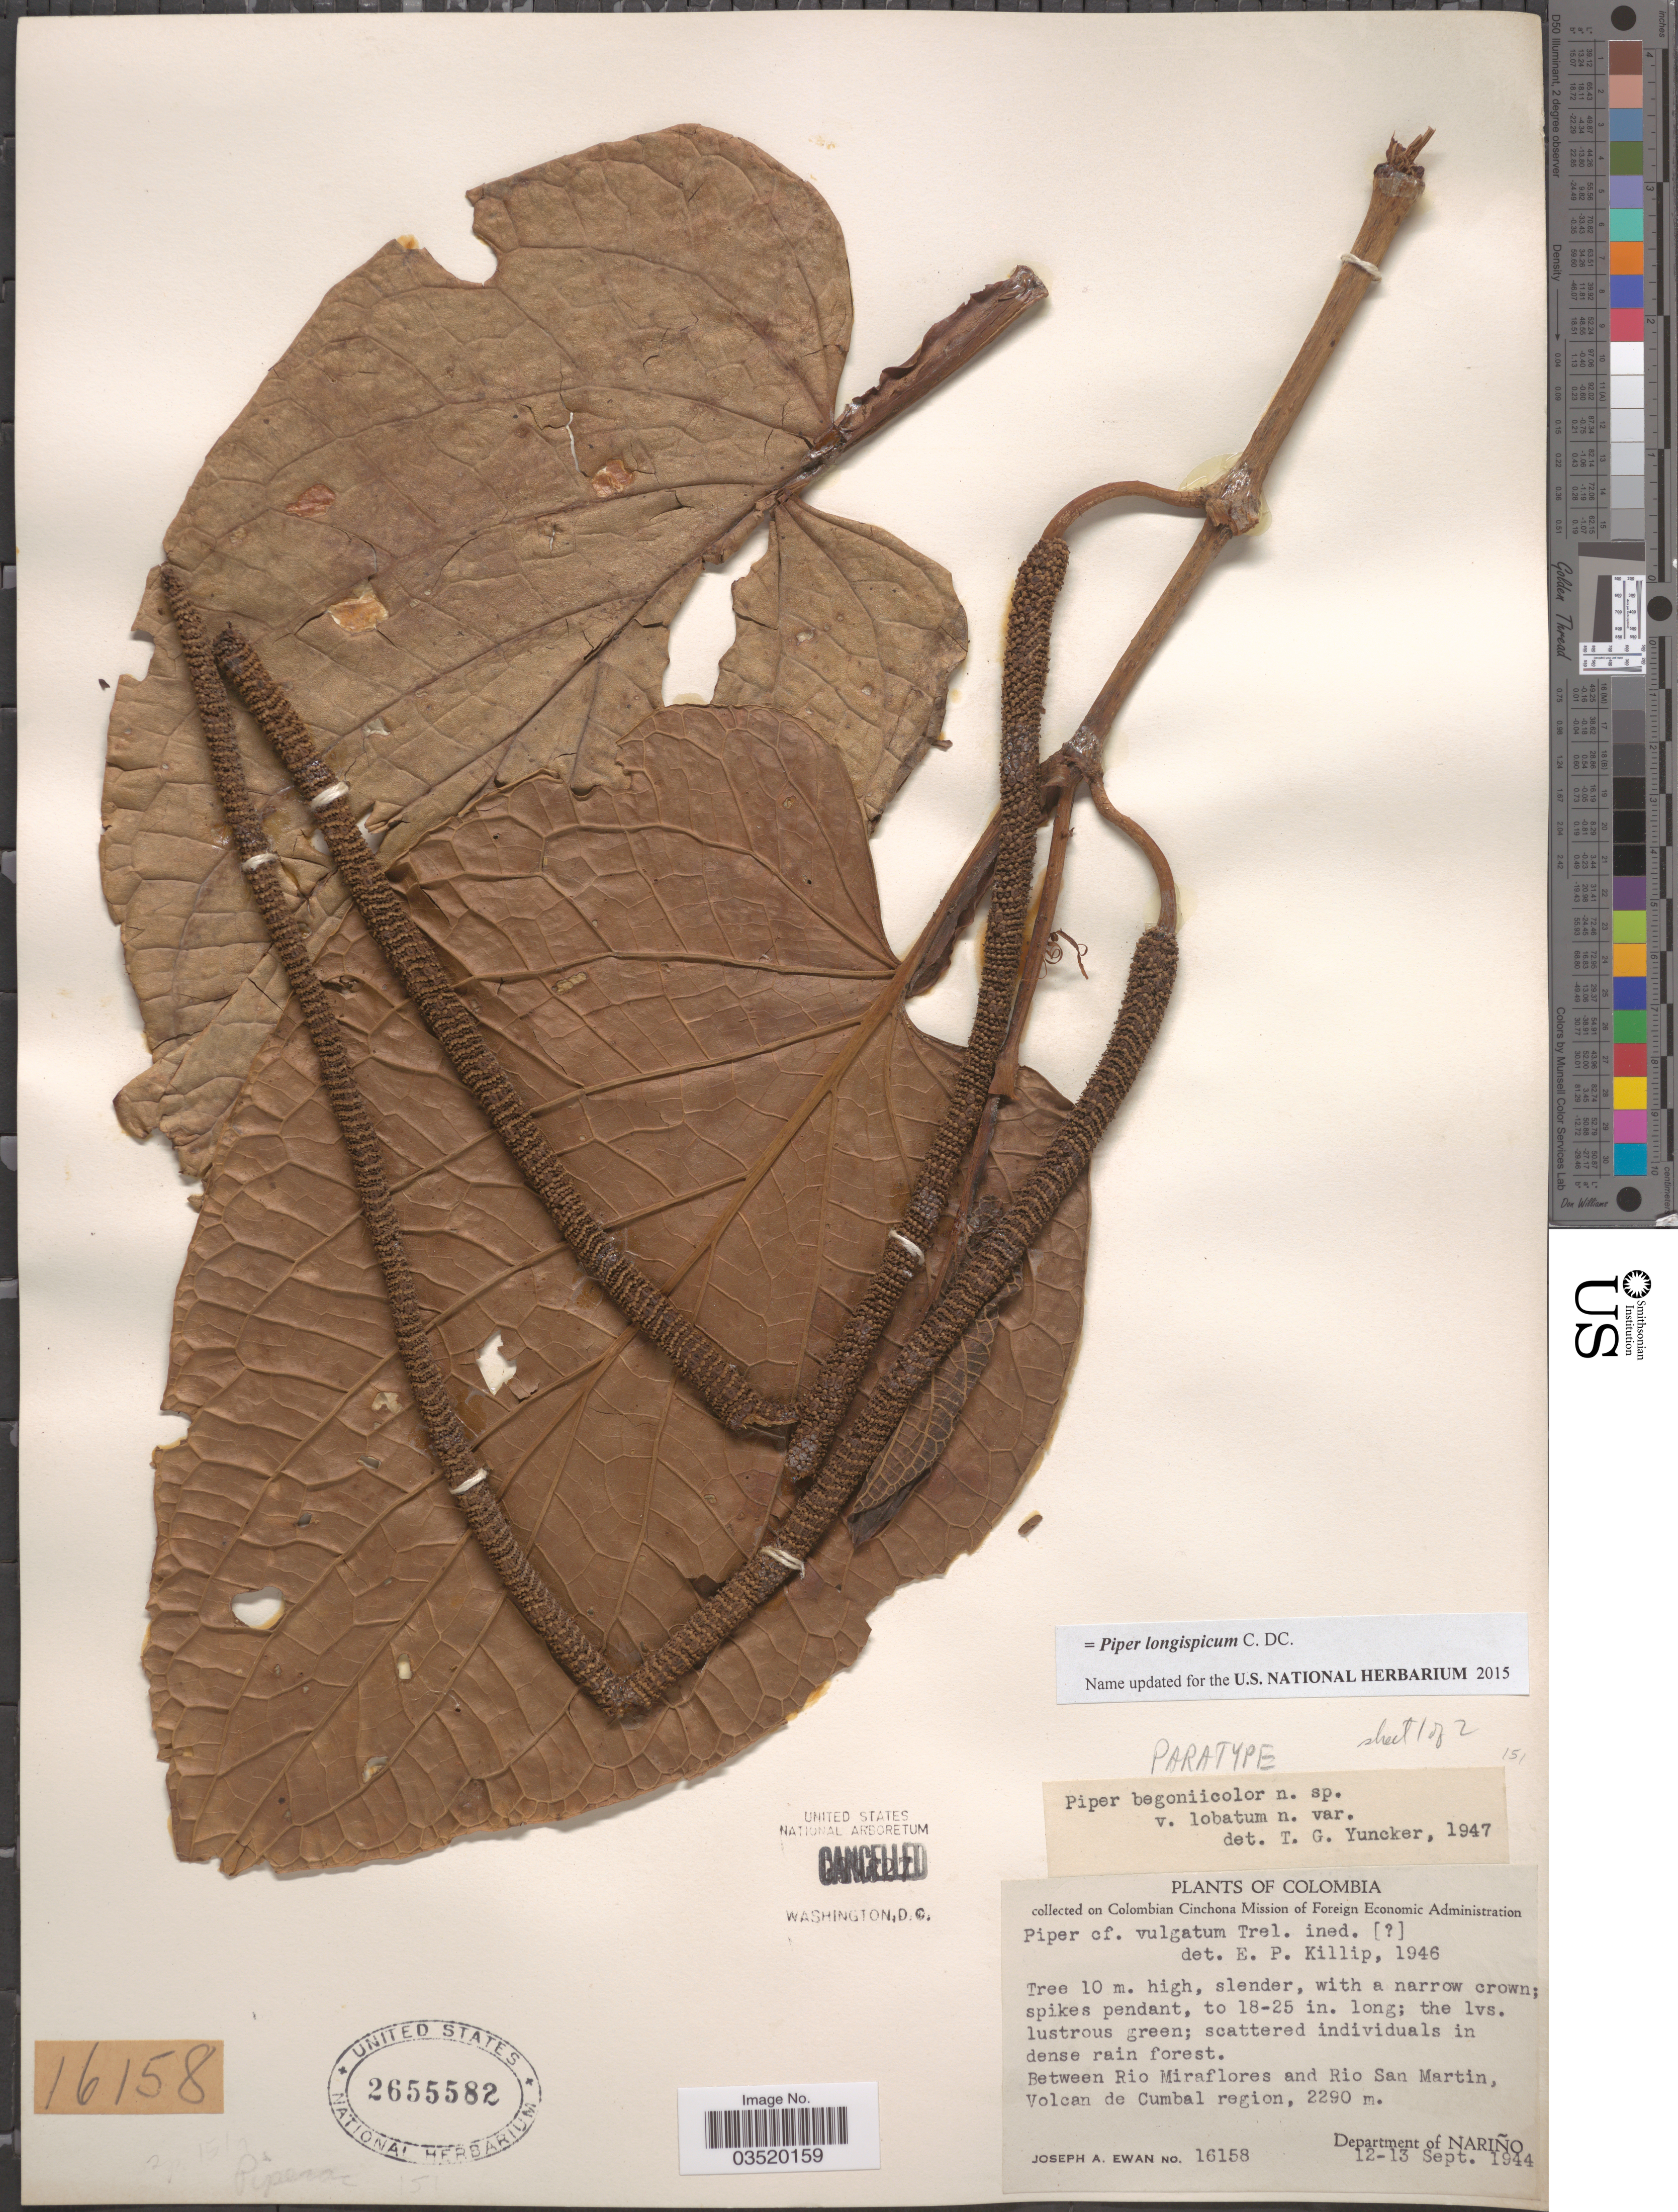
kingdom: Plantae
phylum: Tracheophyta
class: Magnoliopsida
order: Piperales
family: Piperaceae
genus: Piper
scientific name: Piper longispicum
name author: C. DC.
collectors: J. A. Ewan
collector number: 16158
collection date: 1944-09-12/1944-09-13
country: Colombia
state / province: Nariño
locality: Between Rio Miraflores and Rio San Martin, Volcan de Cumbal region. Department of Nariño.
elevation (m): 2290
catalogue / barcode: US 2655582